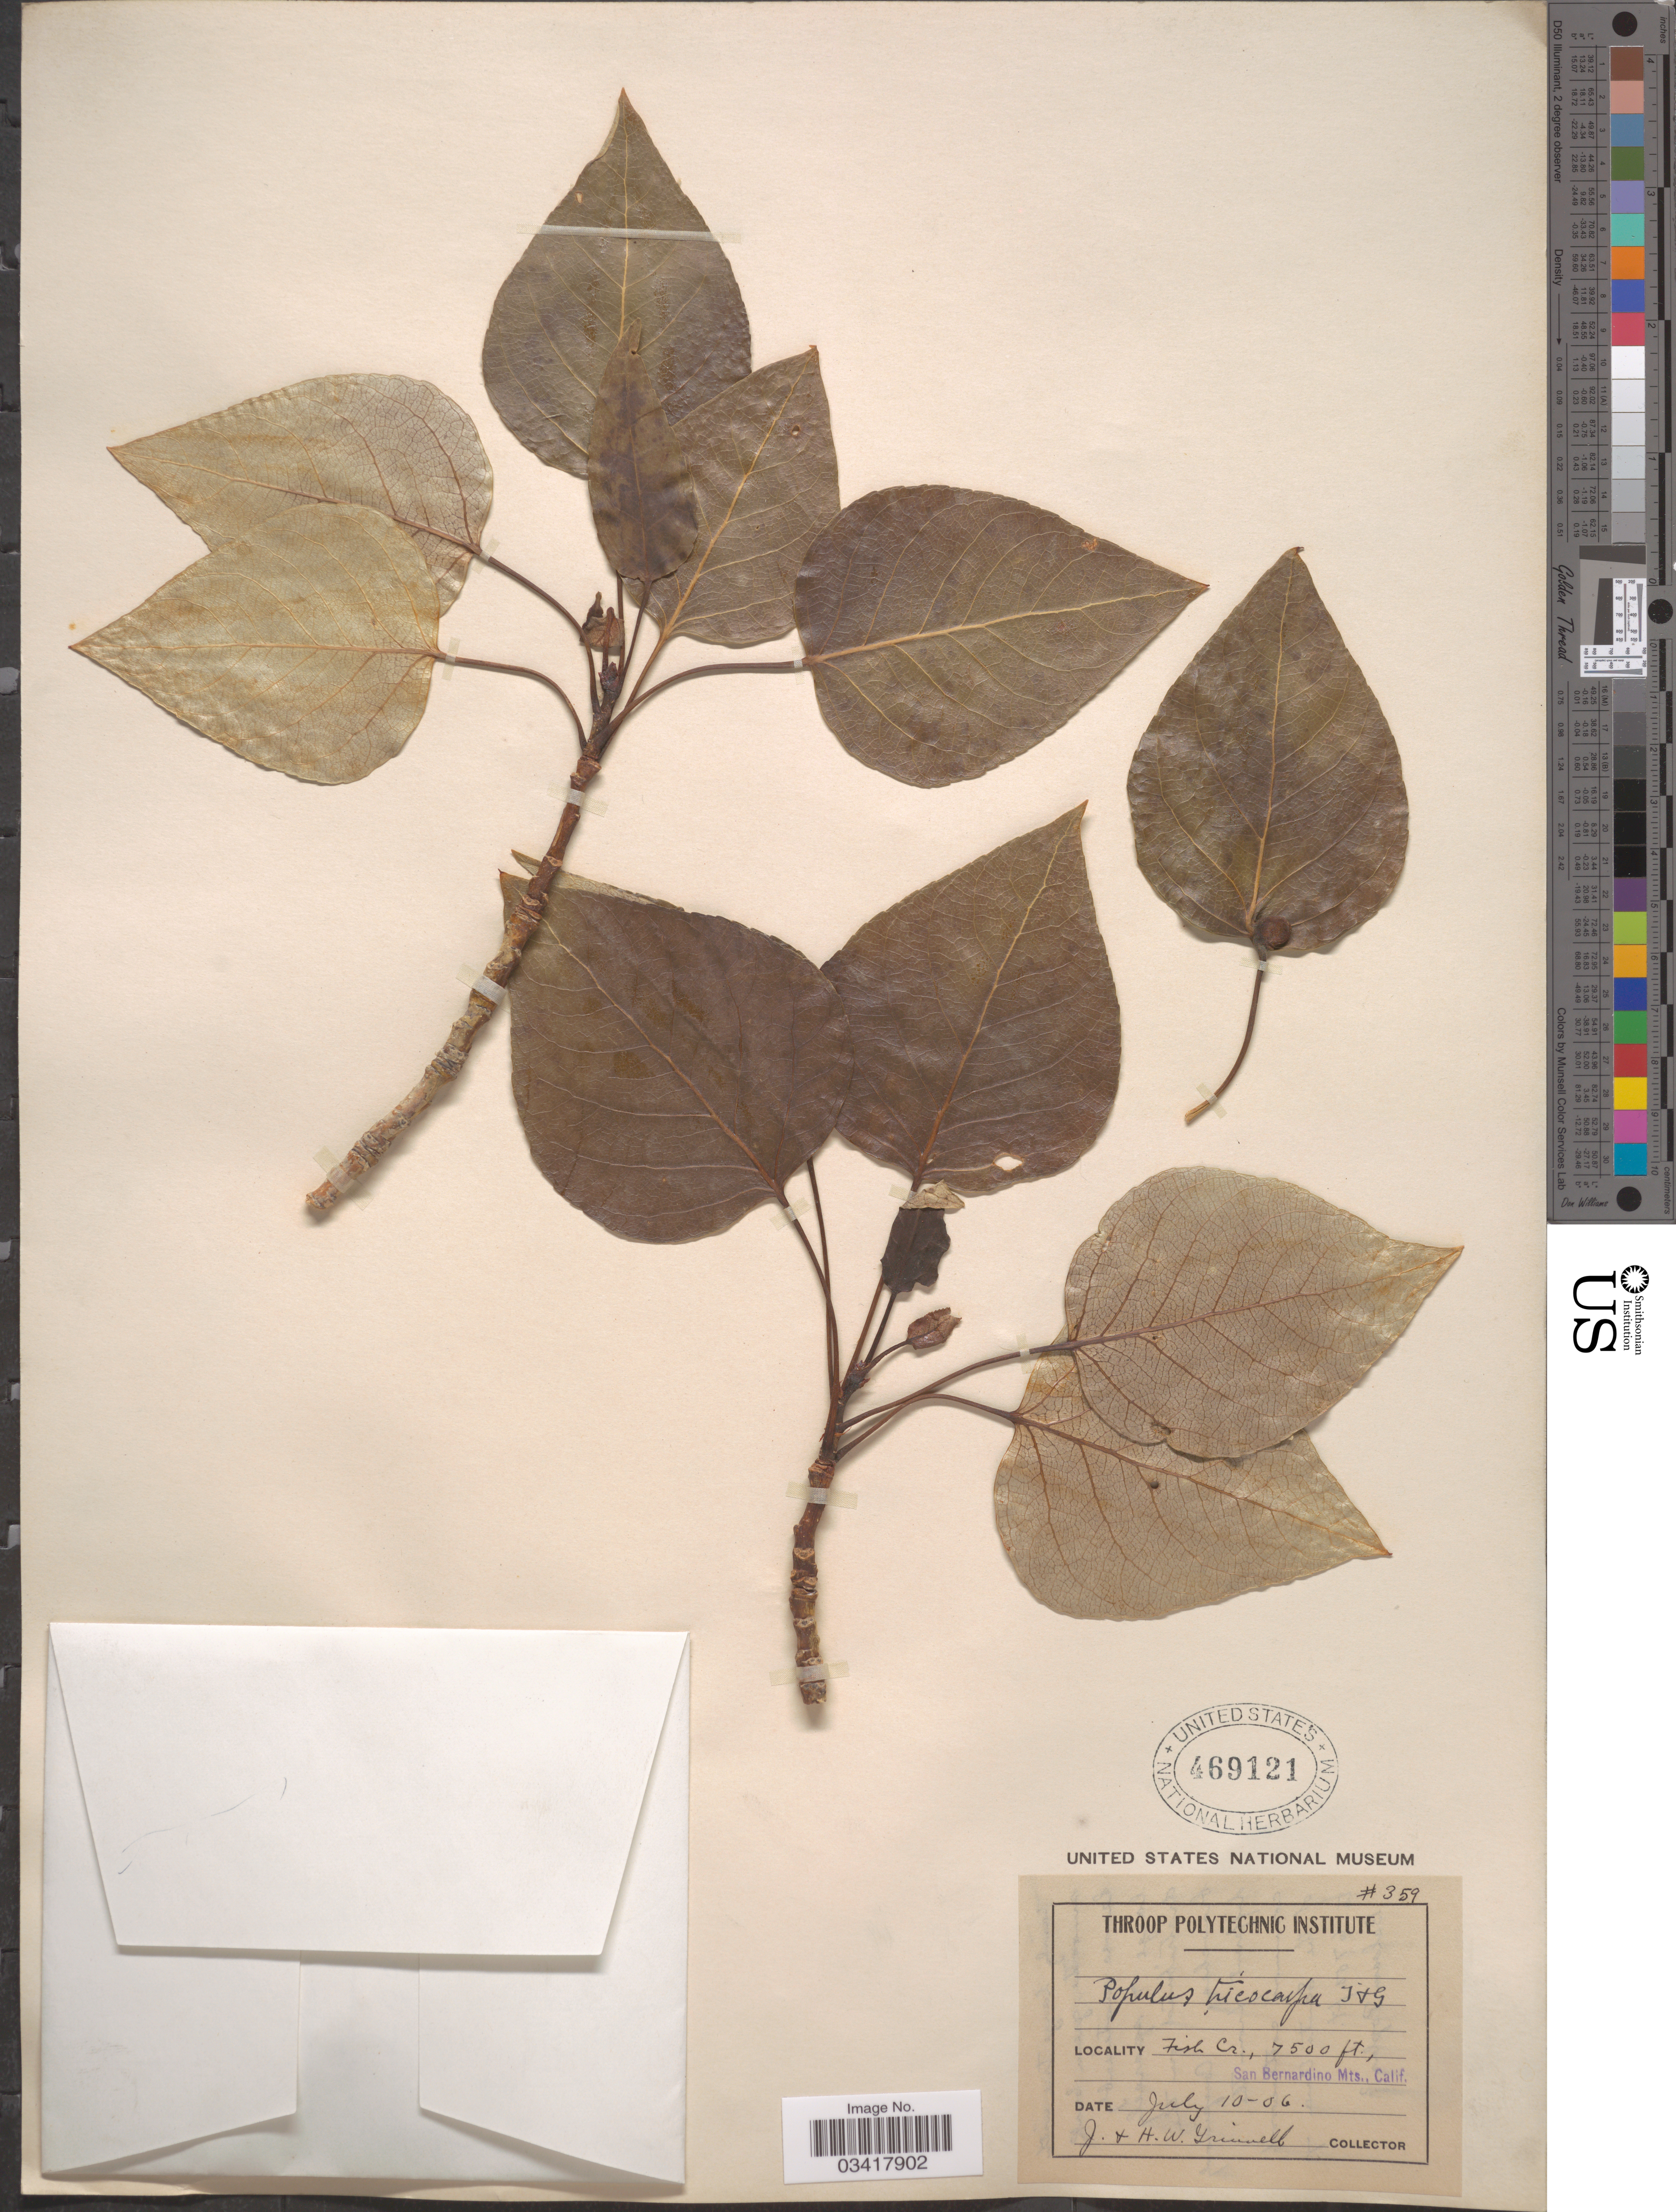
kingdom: Plantae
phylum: Tracheophyta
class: Magnoliopsida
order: Malpighiales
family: Salicaceae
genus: Populus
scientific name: Populus trichocarpa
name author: Torr. & A. Gray ex W. Hook.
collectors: J. Grinnell & H. Grinnell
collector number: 359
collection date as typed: Transcribed d/m/y: 10/7/6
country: United States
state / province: California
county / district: San Bernardino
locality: Fish Cr., San Bernardino Mts.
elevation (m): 2286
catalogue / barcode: US 469121